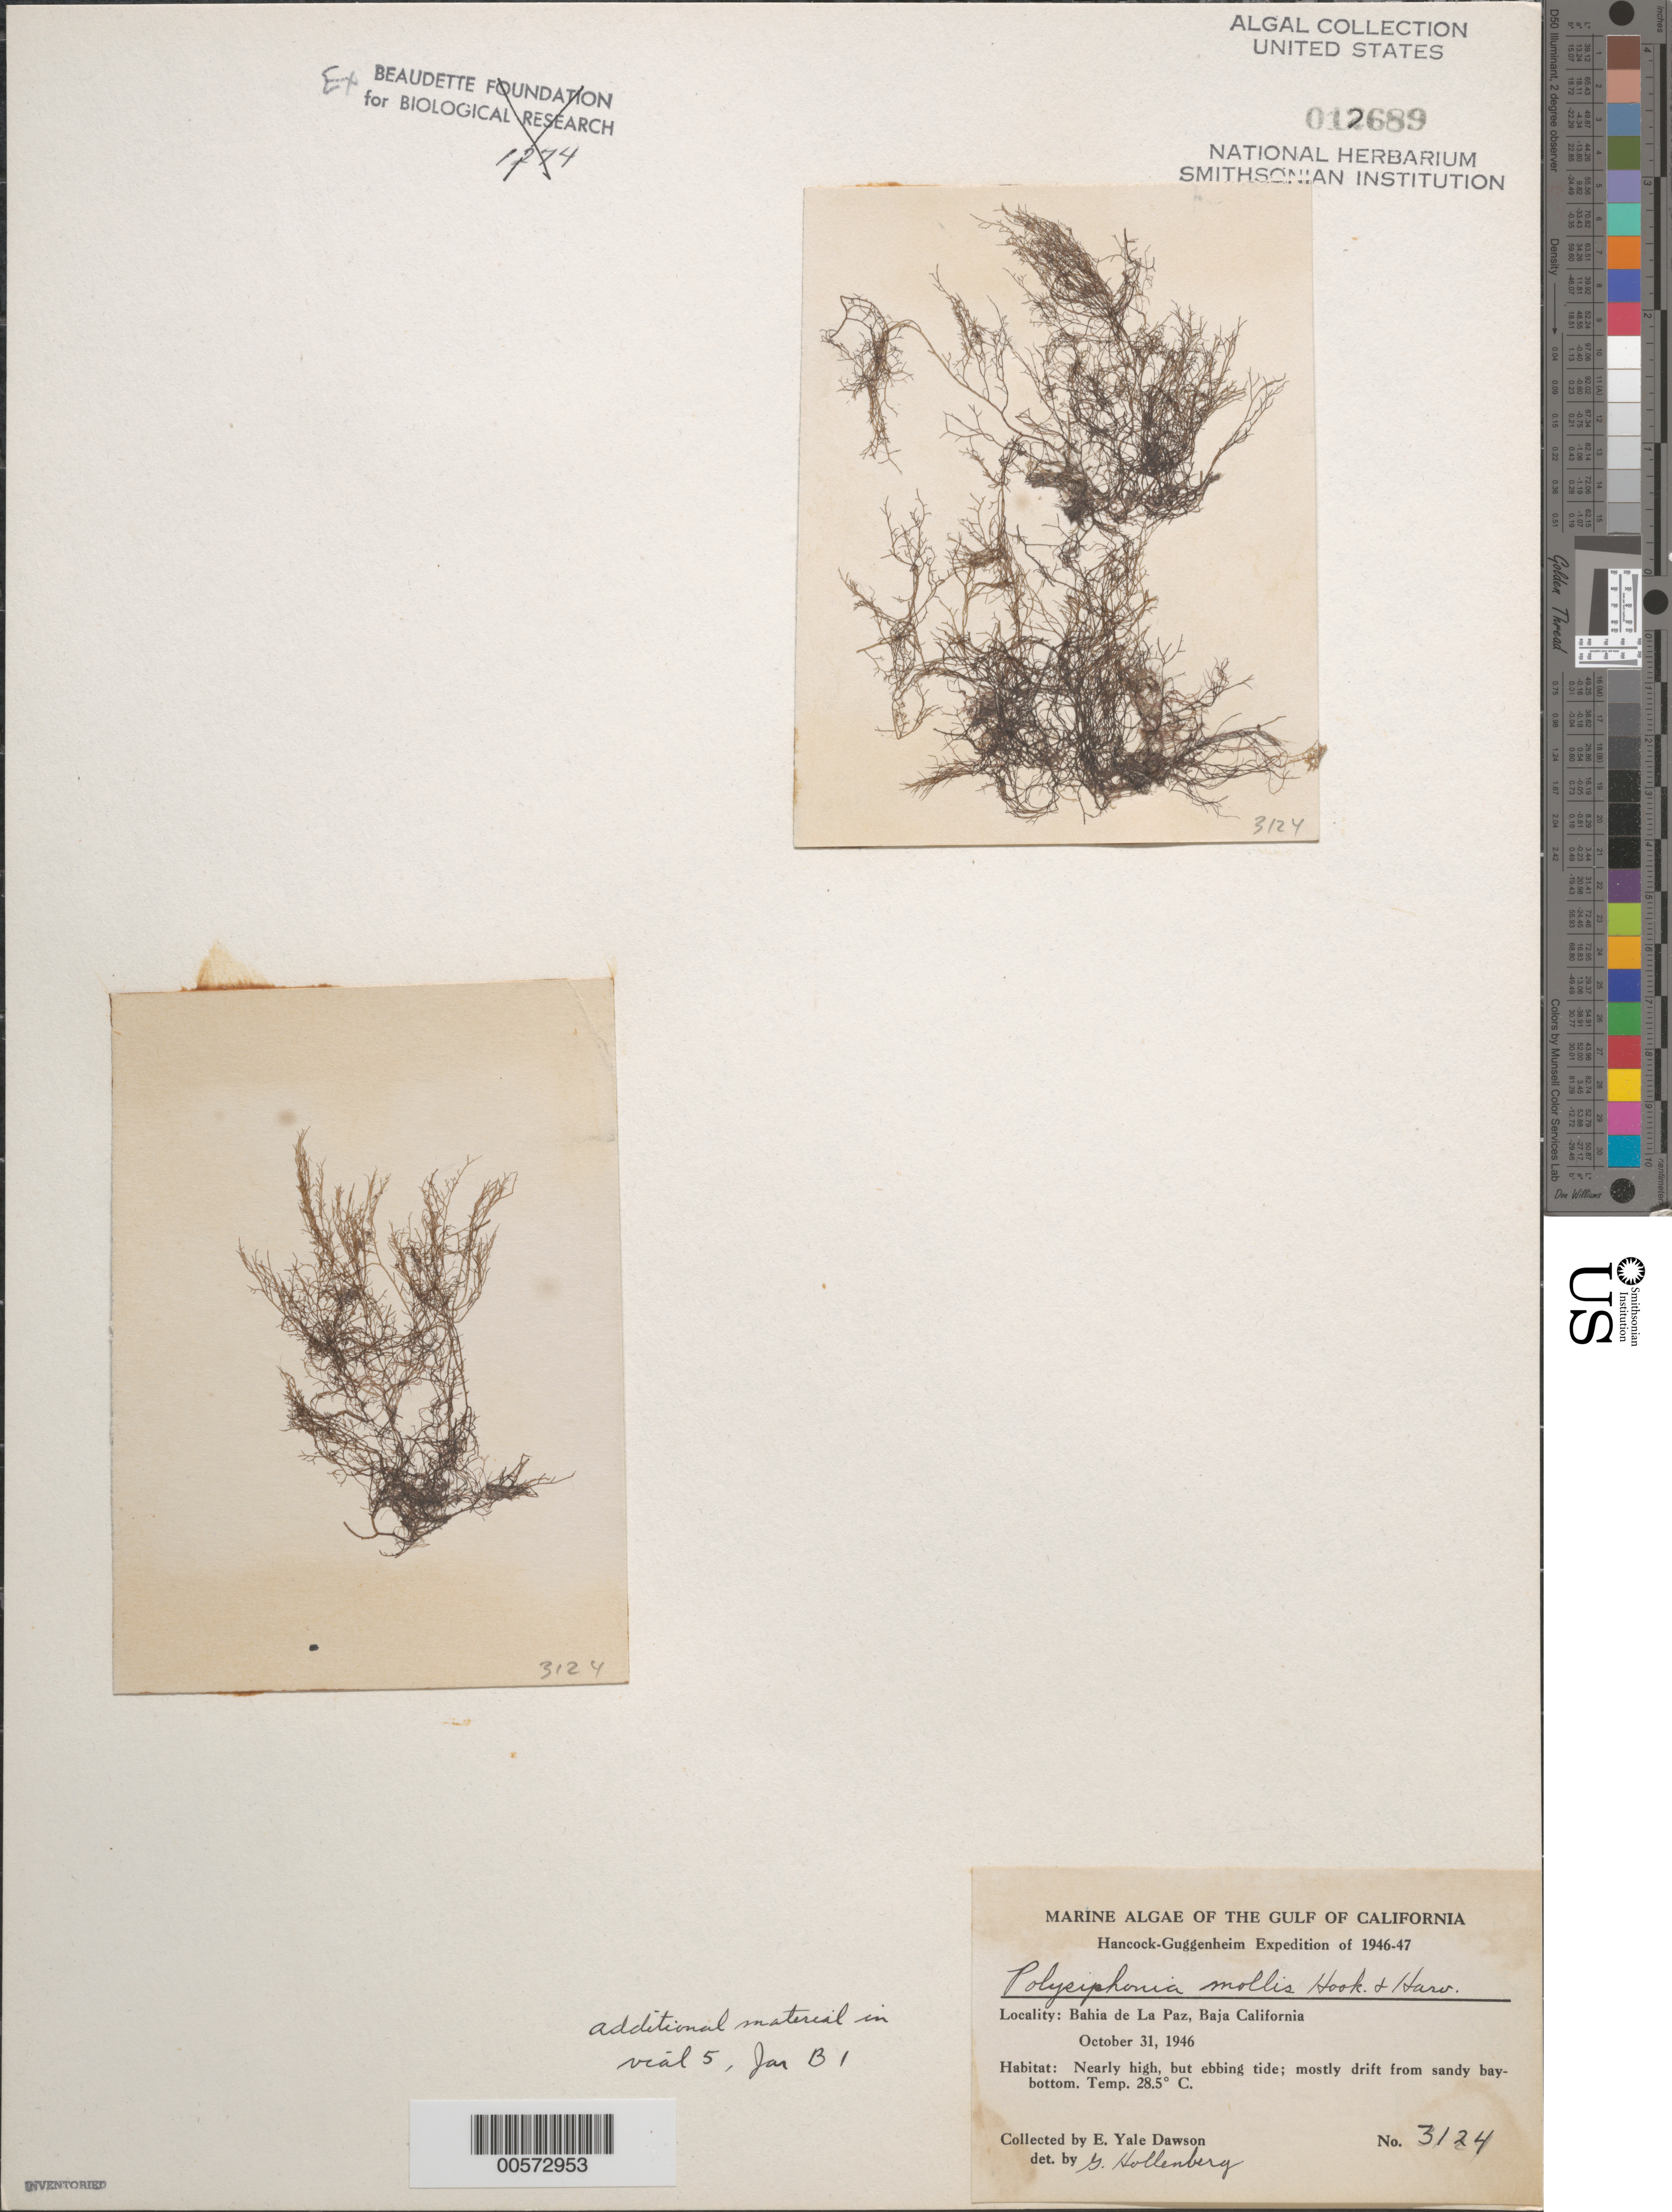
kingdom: Plantae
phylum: Rhodophyta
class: Florideophyceae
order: Ceramiales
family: Rhodomelaceae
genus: Polysiphonia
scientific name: Polysiphonia mollis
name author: Hook. f. & Harv.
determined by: Hollenberg, George J.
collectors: E. Y. Dawson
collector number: EYD 3124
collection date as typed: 31 Oct 1946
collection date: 1946-10-31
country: Mexico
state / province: Baja California Sur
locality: Bahia de La Paz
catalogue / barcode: US 12689